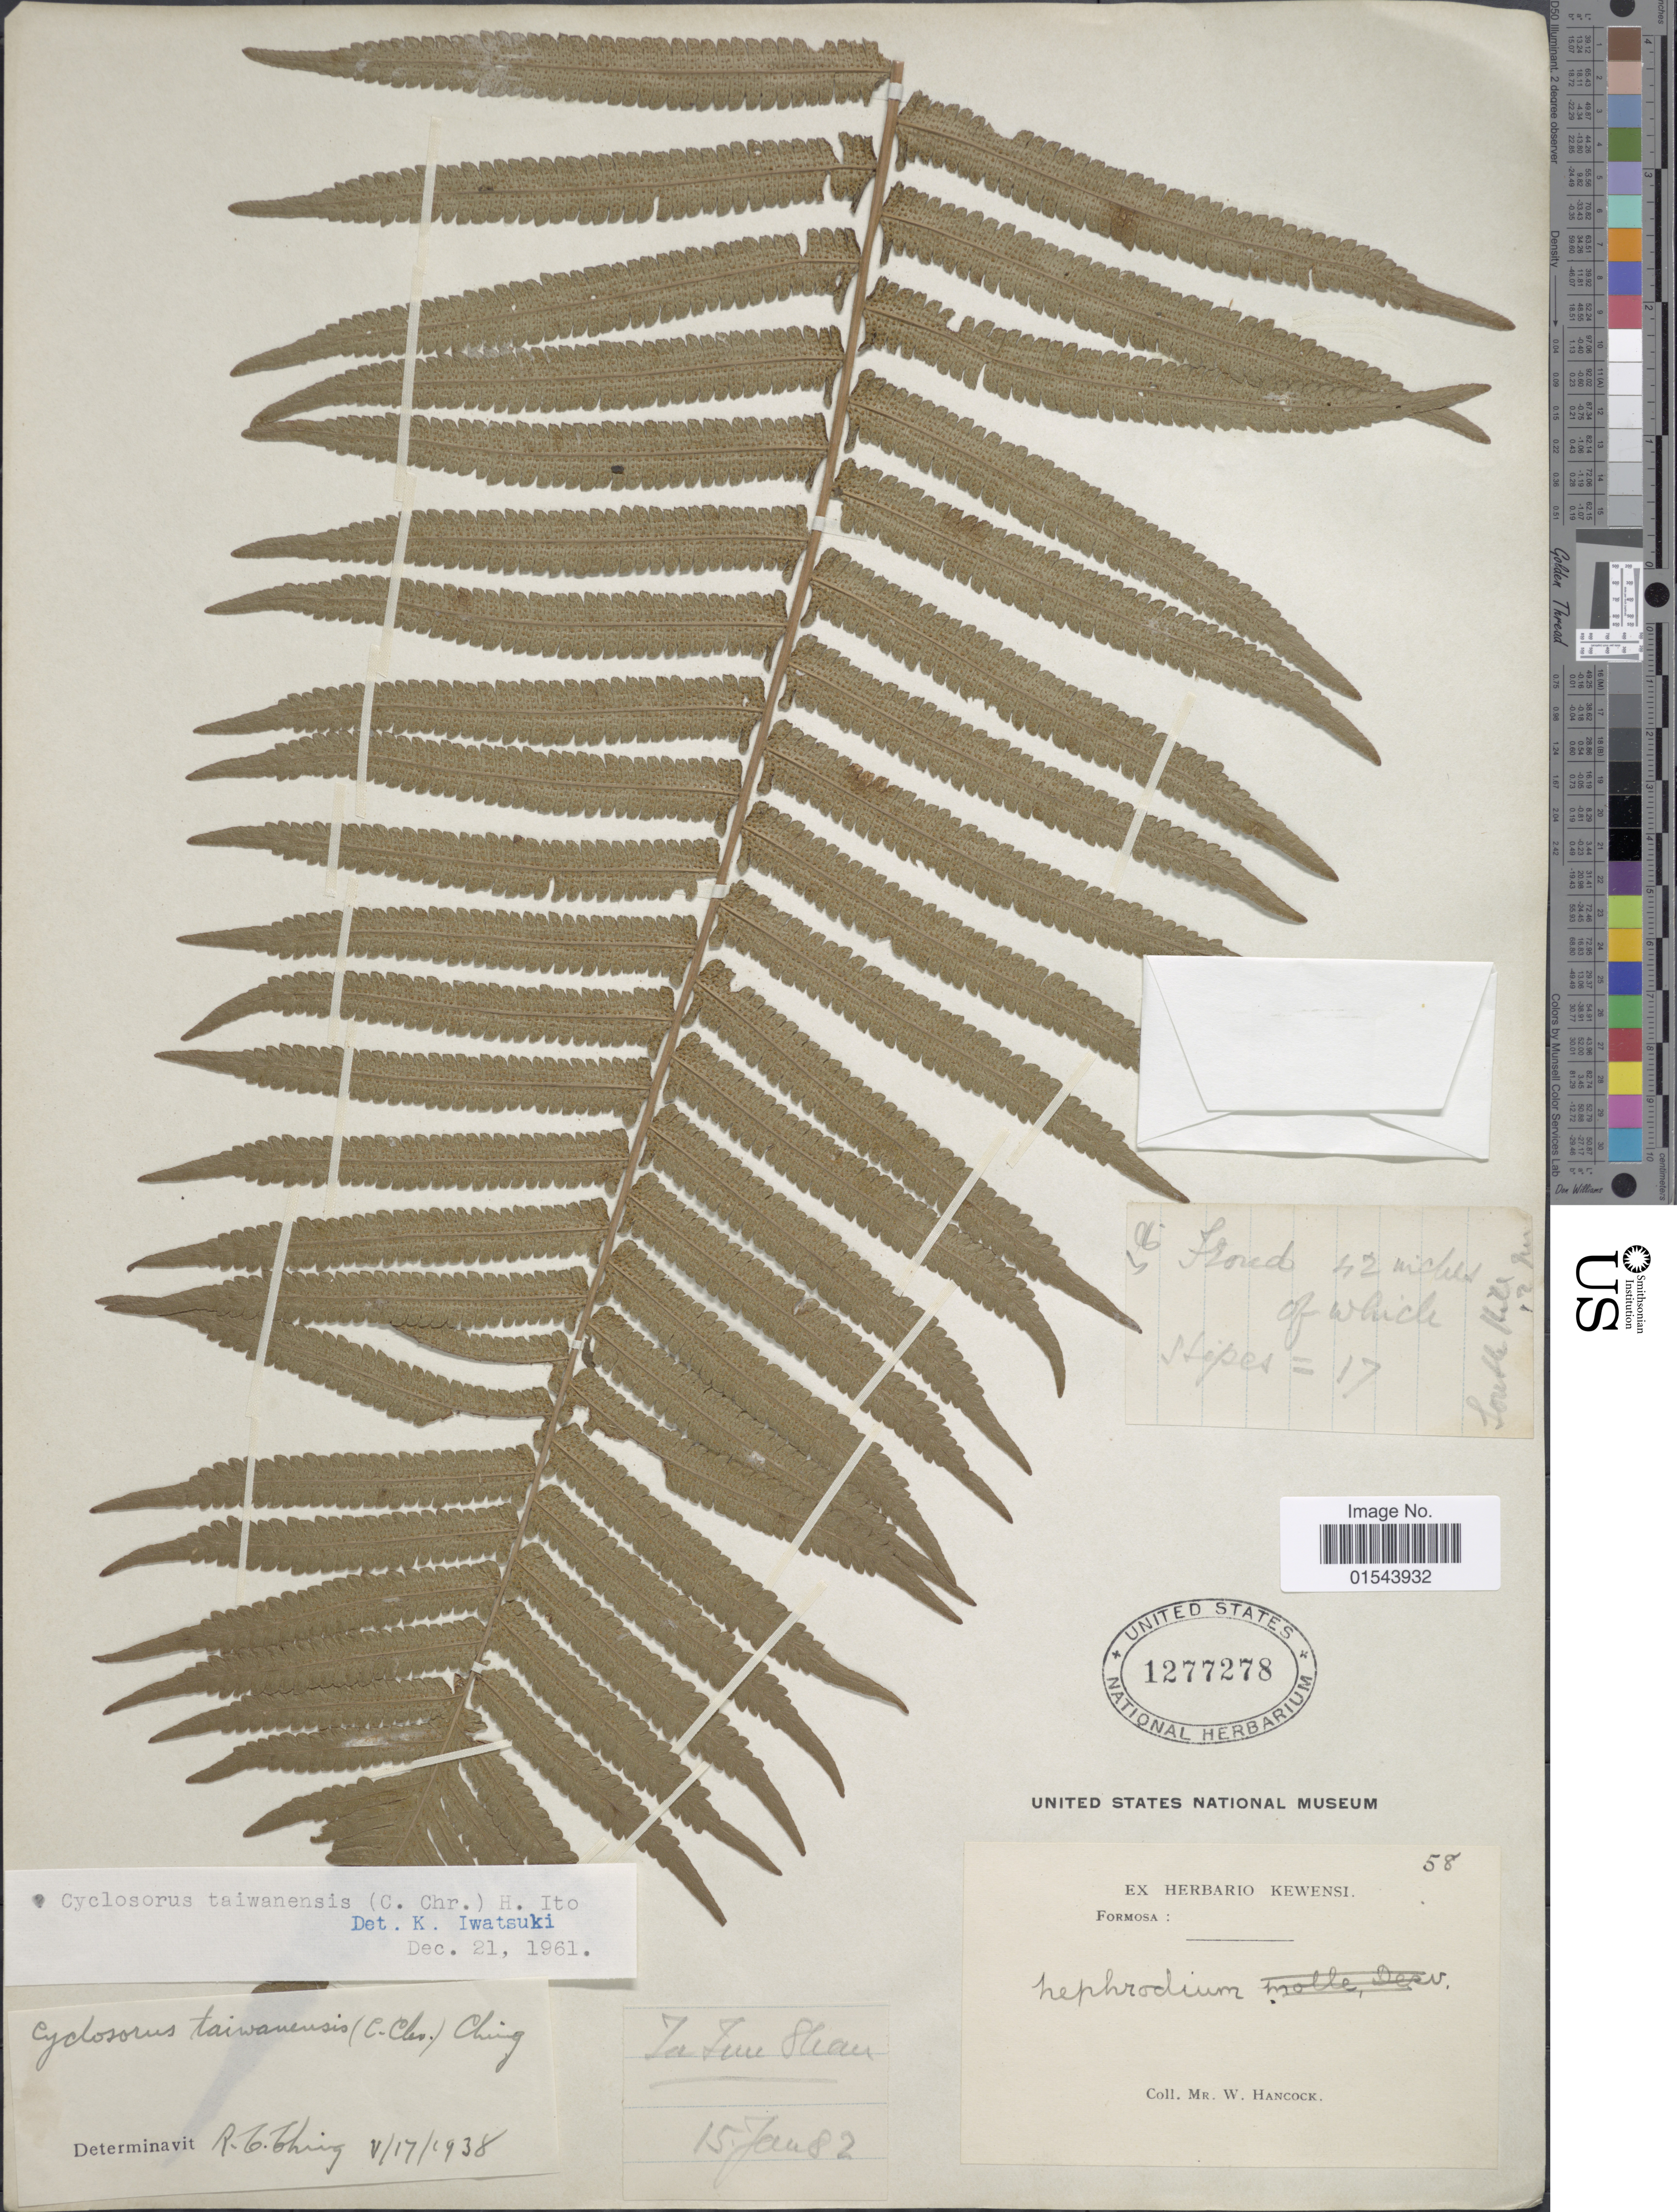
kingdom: Plantae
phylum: Tracheophyta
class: Polypodiopsida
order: Polypodiales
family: Thelypteridaceae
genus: Christella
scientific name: Christella taiwanensis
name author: (C. Chr.) Holttum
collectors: W. Hancock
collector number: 58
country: Taiwan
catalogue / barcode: US 1277278